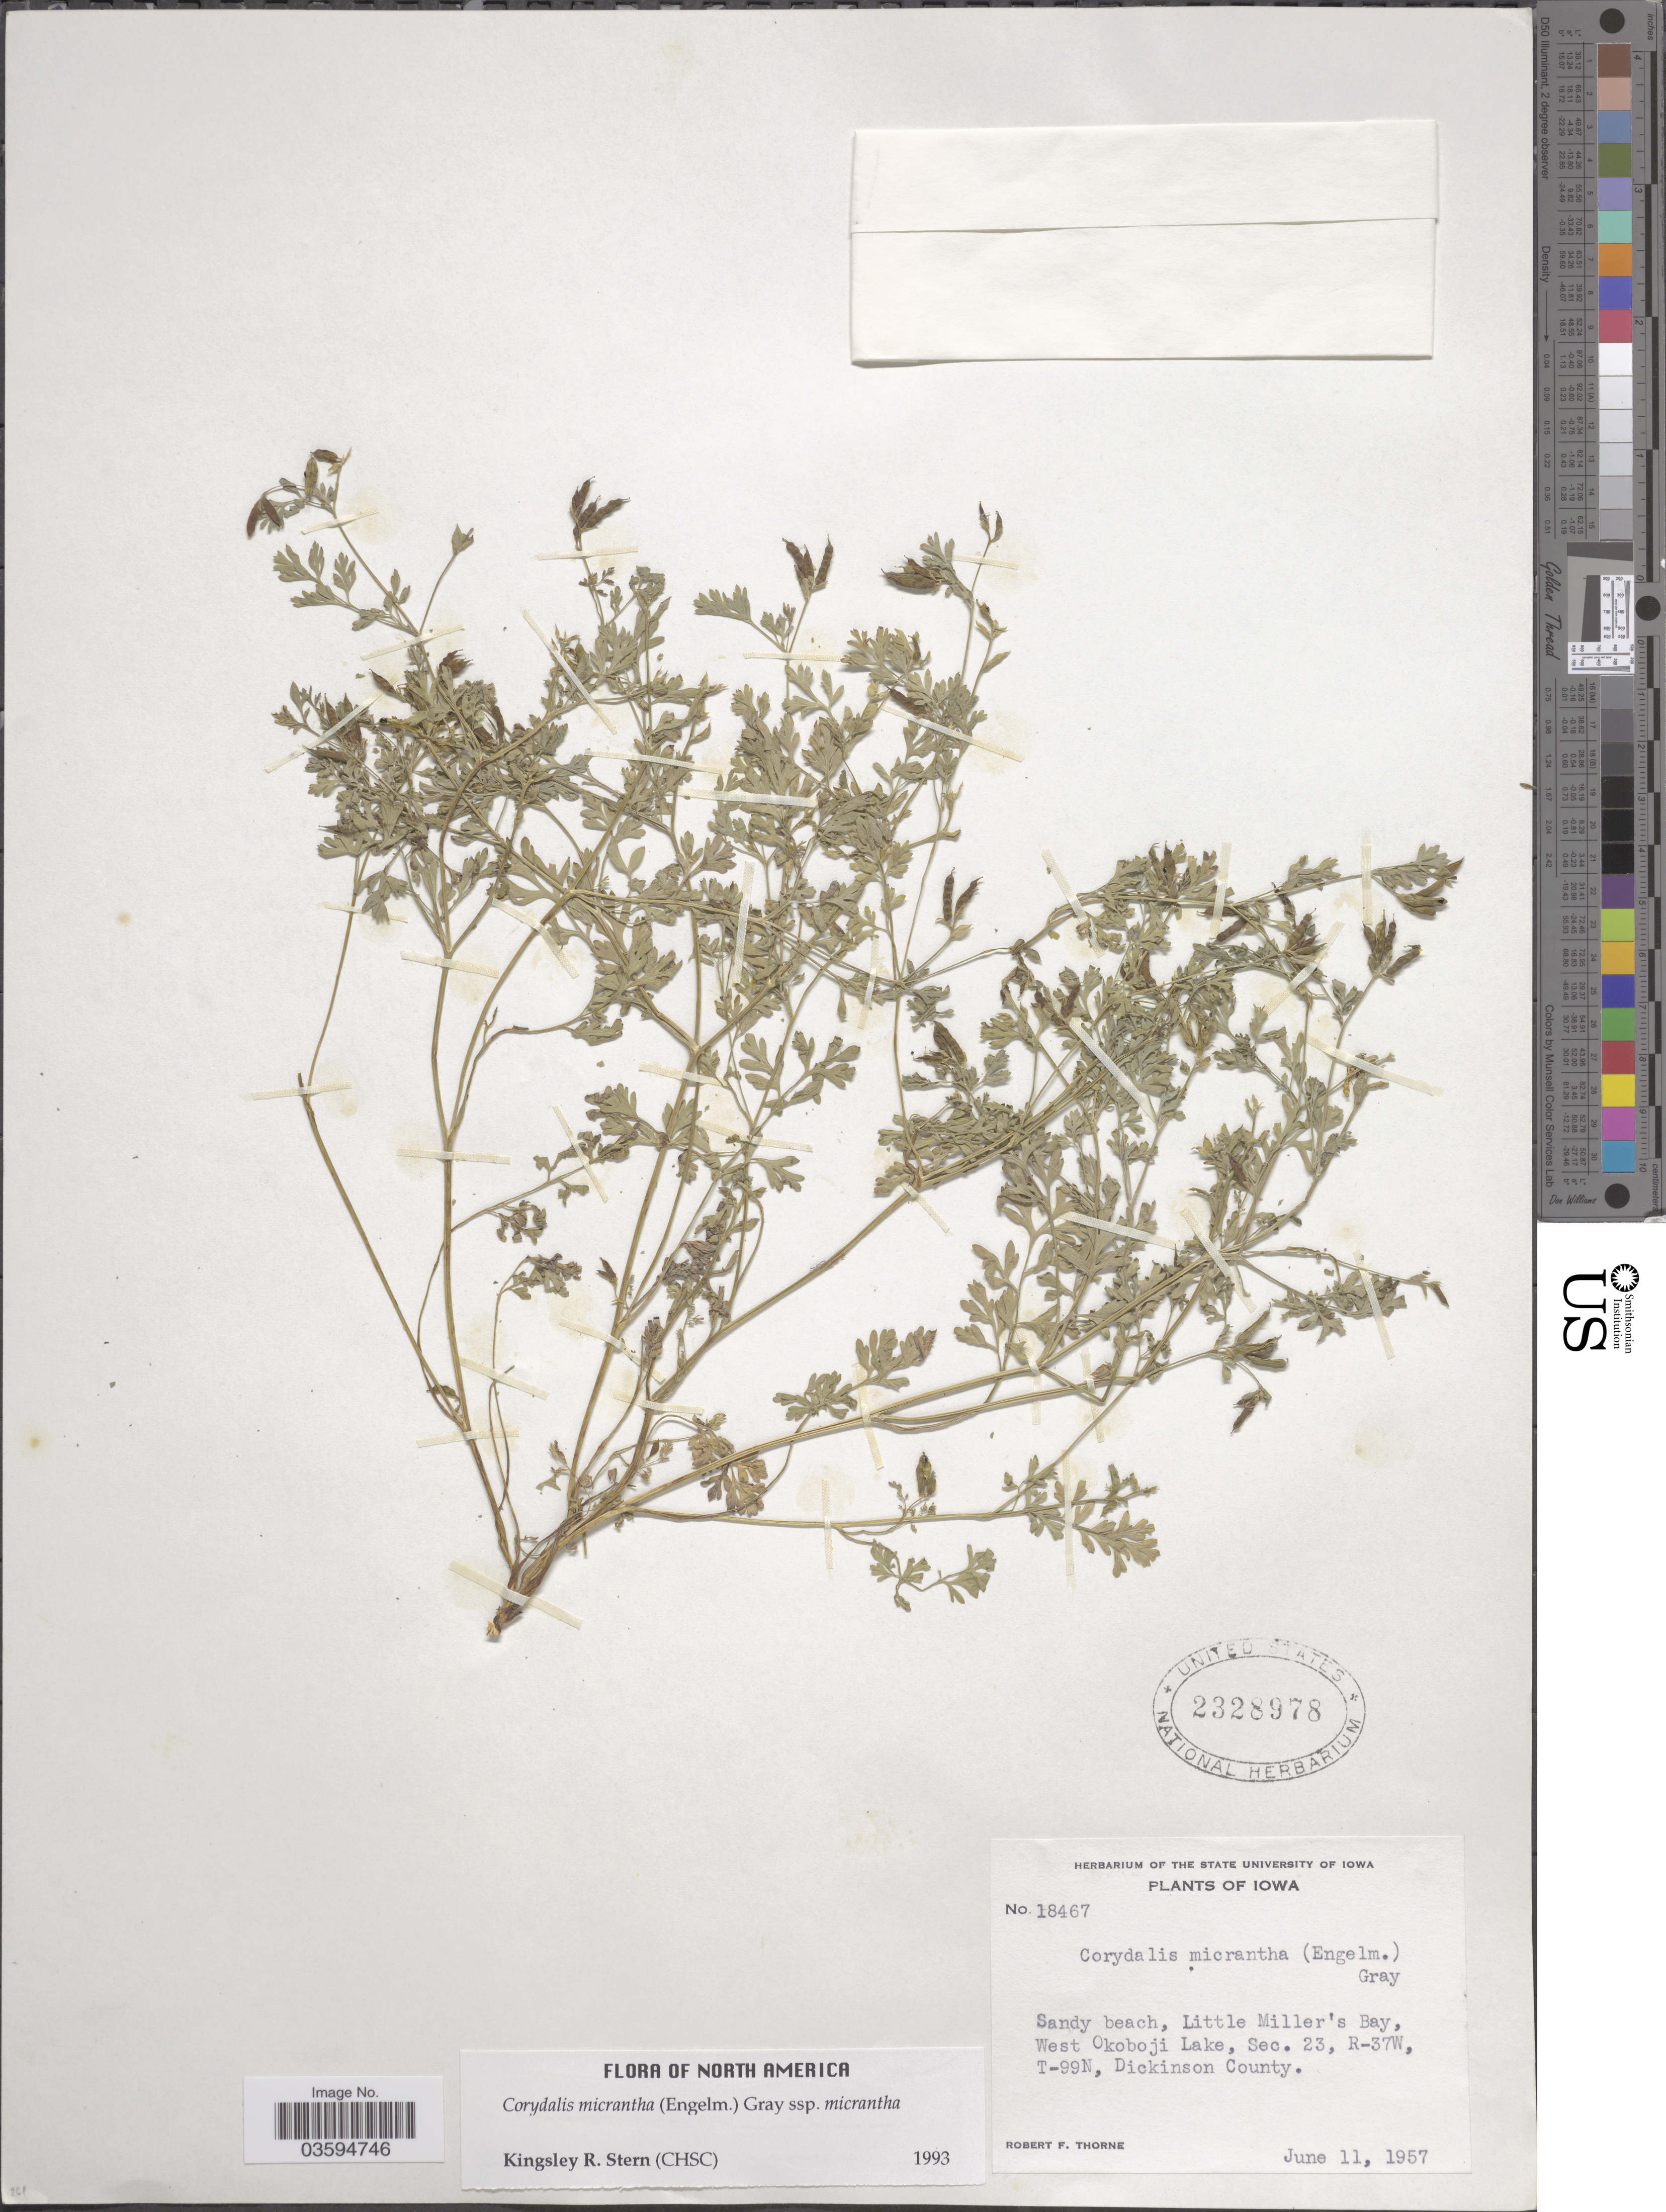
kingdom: Plantae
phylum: Tracheophyta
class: Magnoliopsida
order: Ranunculales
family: Papaveraceae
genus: Corydalis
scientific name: Corydalis micrantha subsp. micrantha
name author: (Engelm. & A. Gray) A. Gray & J.M. Coult.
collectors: R. F. Thorne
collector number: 18467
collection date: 1957-06-11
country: United States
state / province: Iowa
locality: Sandy beach, Little Miller's Bay, West Okoboji Lake, Sec. 23, R-37W, T-99N, Dickinson County.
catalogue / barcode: US 2328978